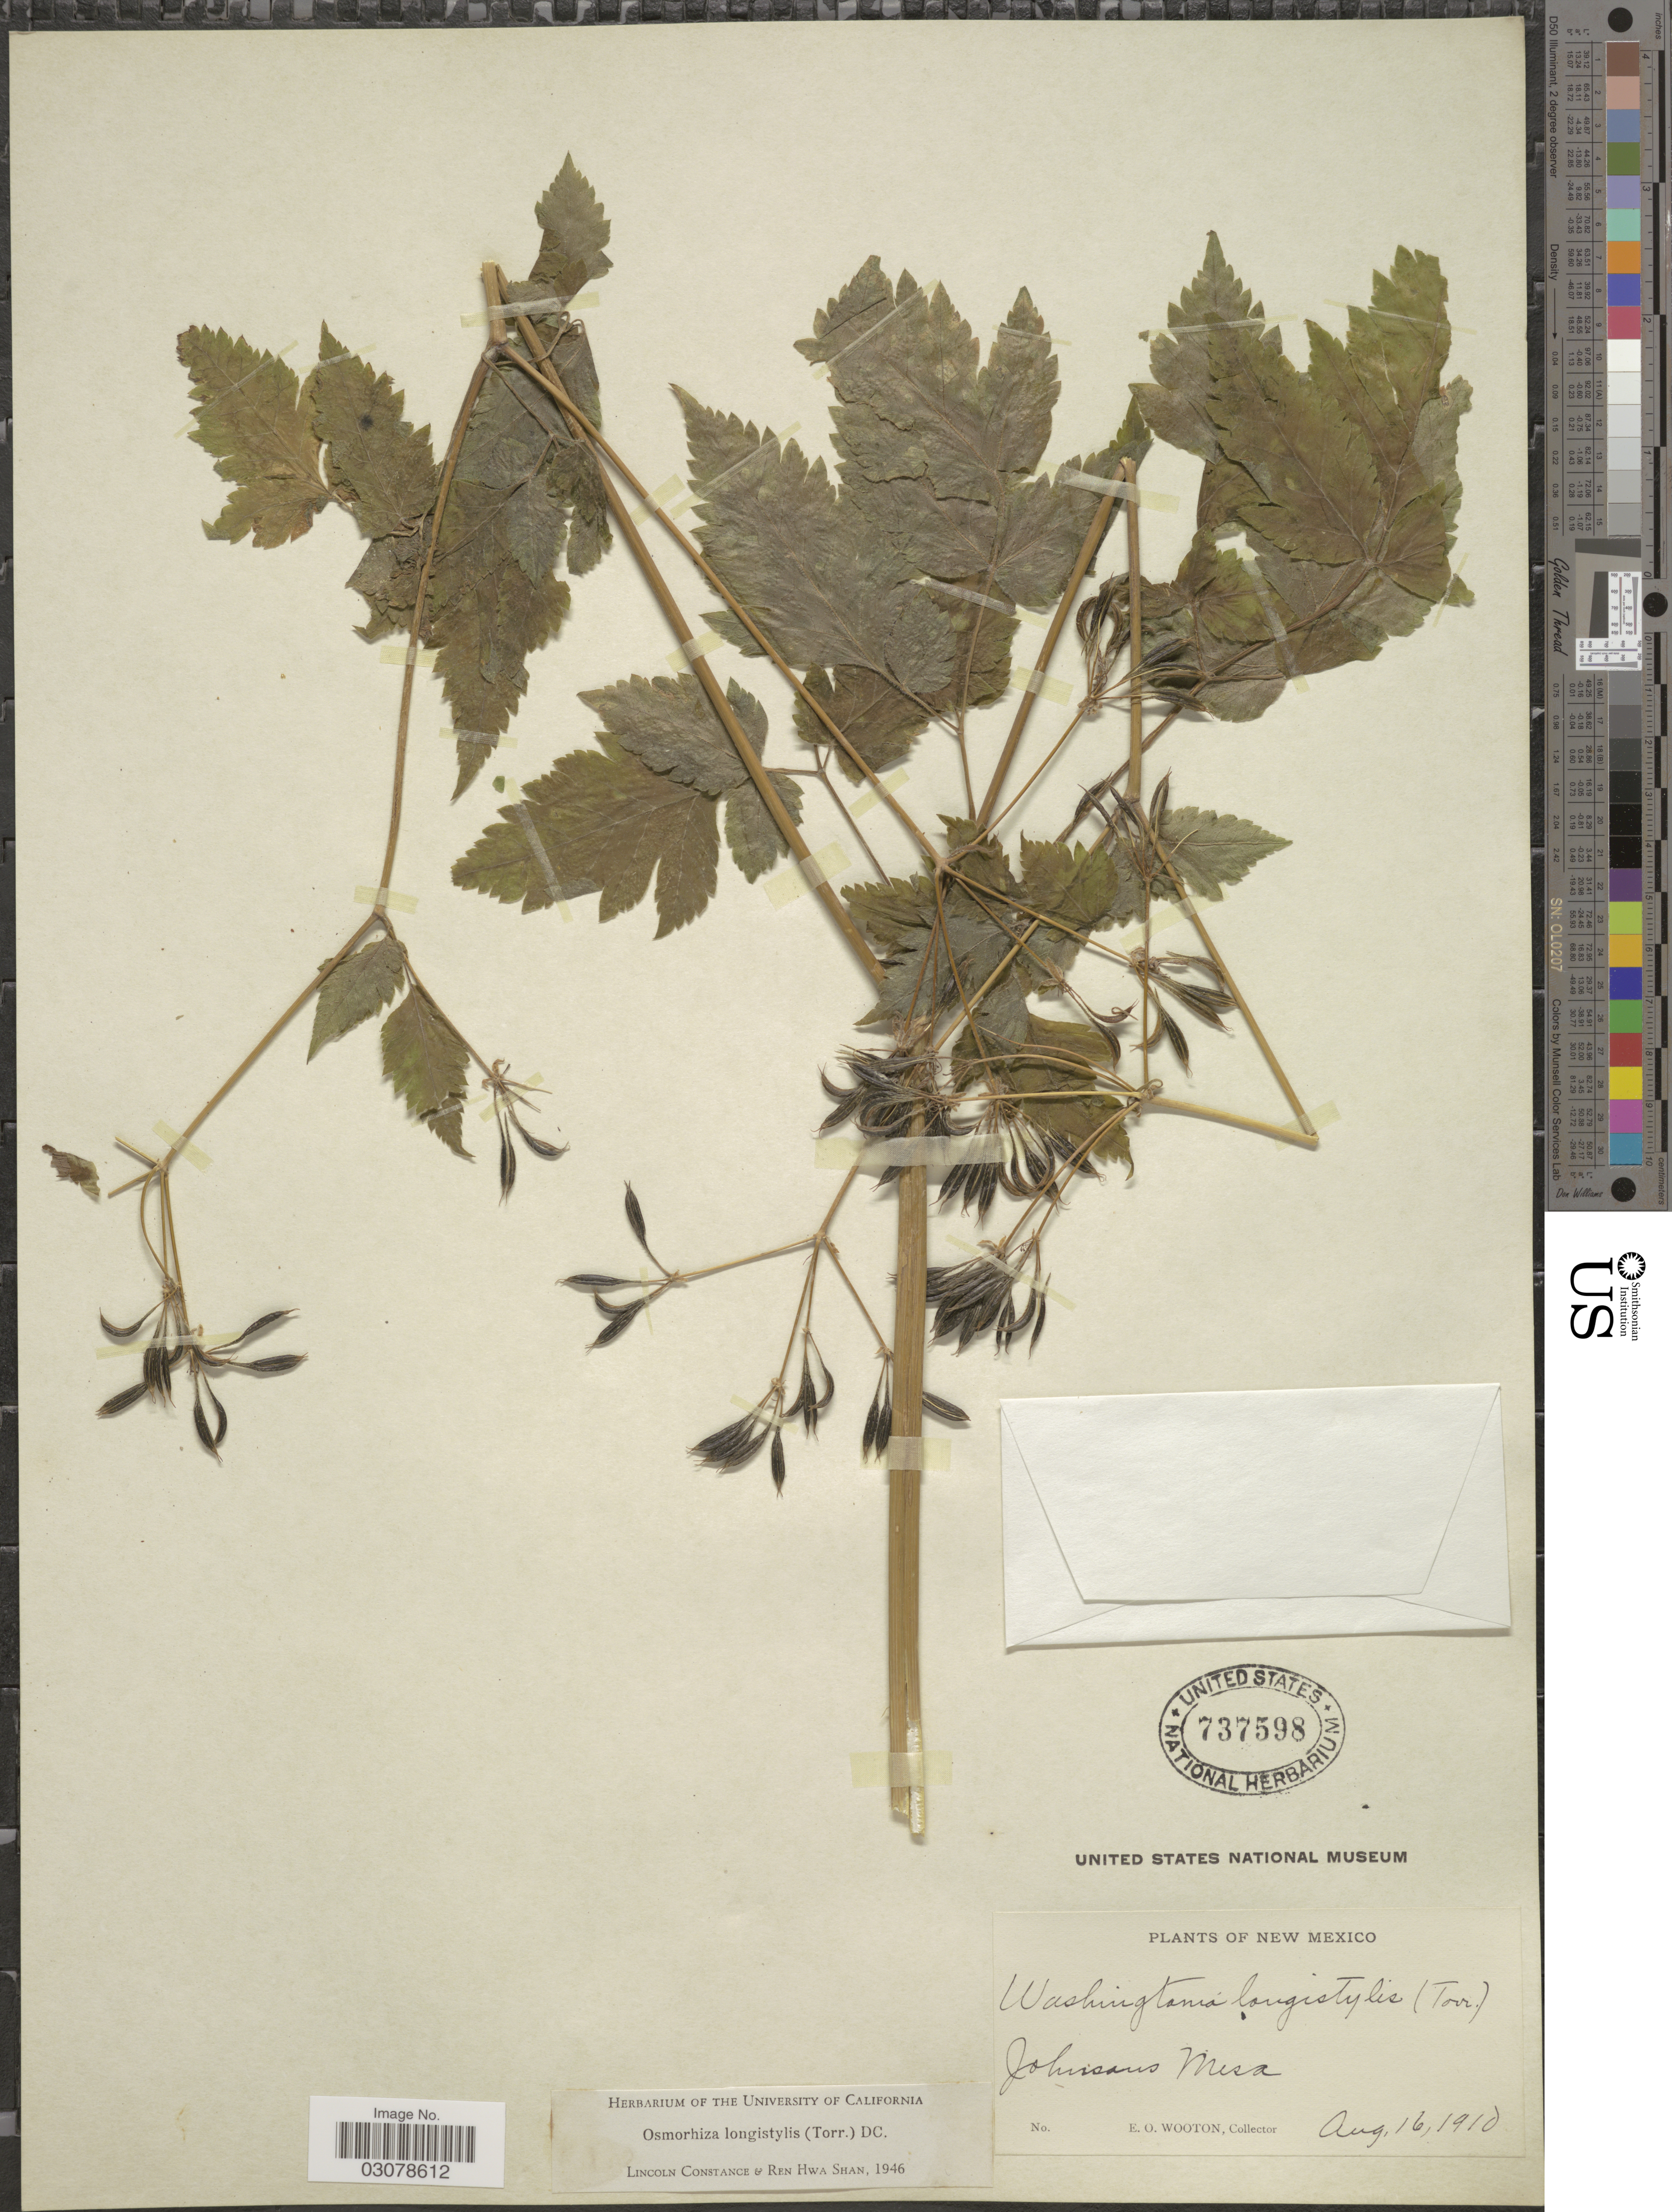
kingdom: Plantae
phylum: Tracheophyta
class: Magnoliopsida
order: Apiales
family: Apiaceae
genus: Osmorhiza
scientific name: Osmorhiza longistylis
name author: (Torr.) DC.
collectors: E. O. Wooton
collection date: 1910-08-16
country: United States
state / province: New Mexico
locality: Johnsons Mesa.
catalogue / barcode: US 737598